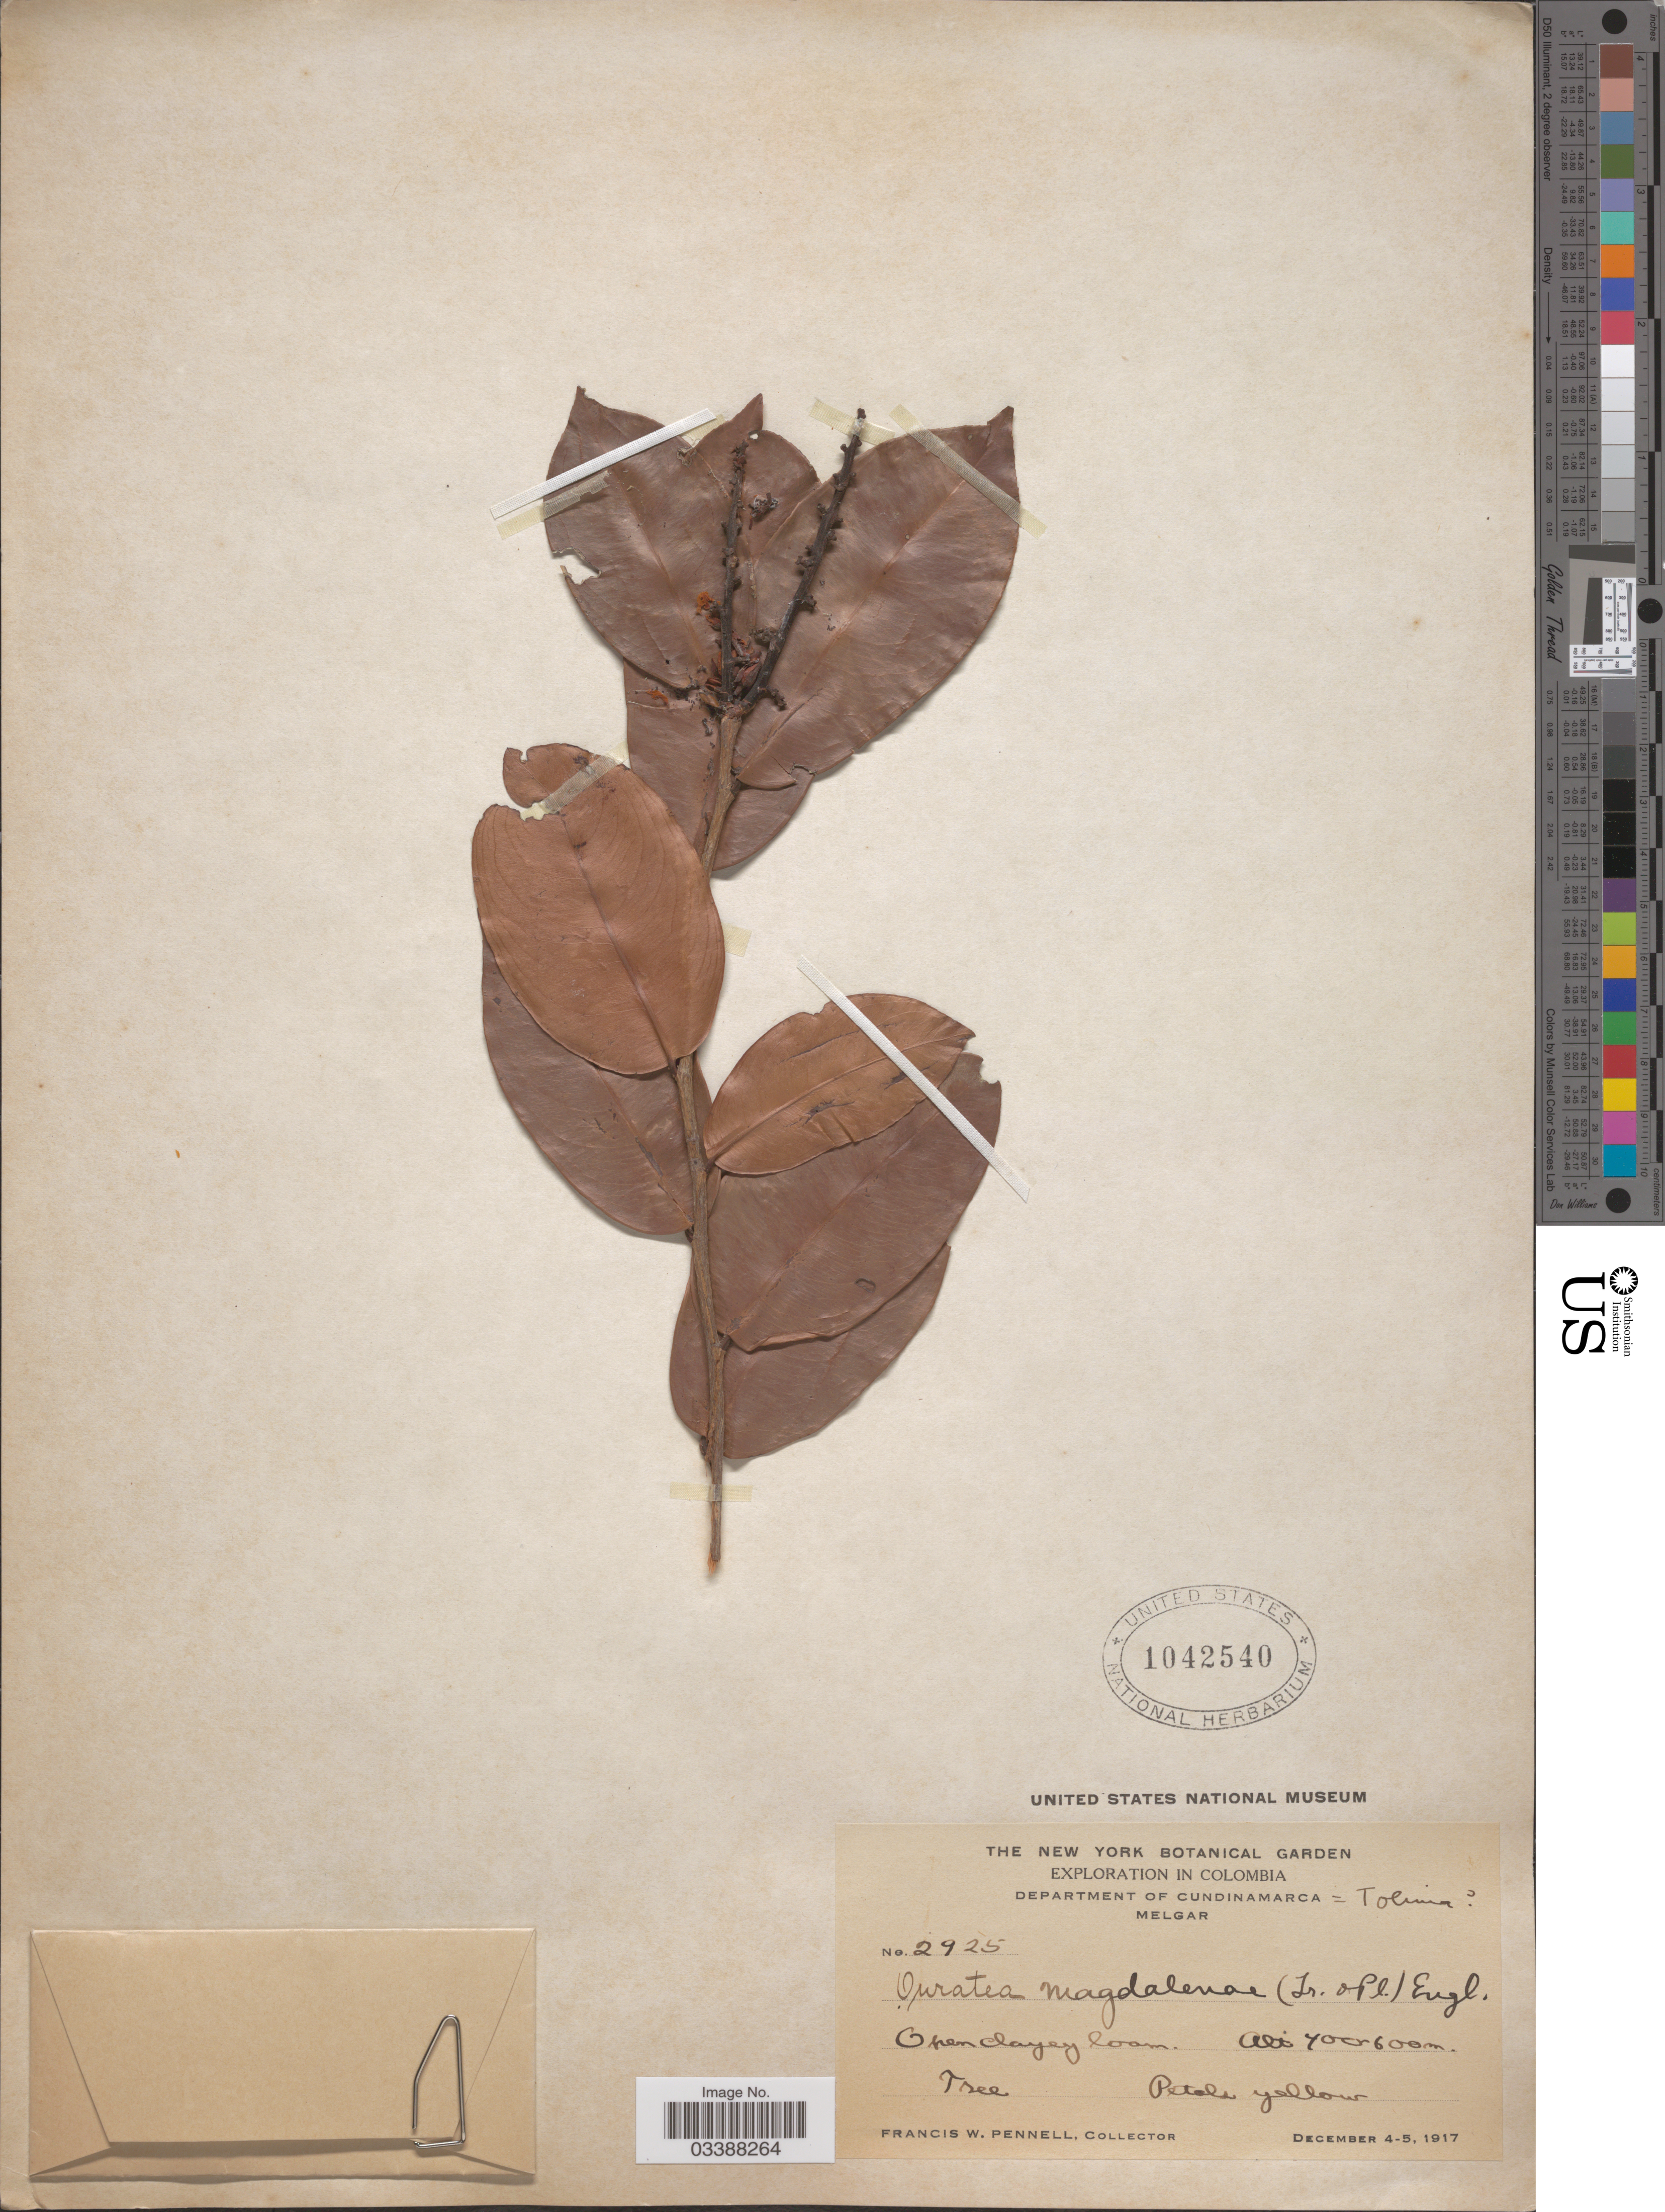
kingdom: Plantae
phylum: Tracheophyta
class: Magnoliopsida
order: Malpighiales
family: Ochnaceae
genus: Ouratea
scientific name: Ouratea magdalenae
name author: (Triana & Planch.) Engl.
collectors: F. W. Pennell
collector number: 2925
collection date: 1917-12-04/1917-12-05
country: Colombia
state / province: Cundinamarca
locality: Department of Cundinamarca. Melgar.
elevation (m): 400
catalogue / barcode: US 1042540